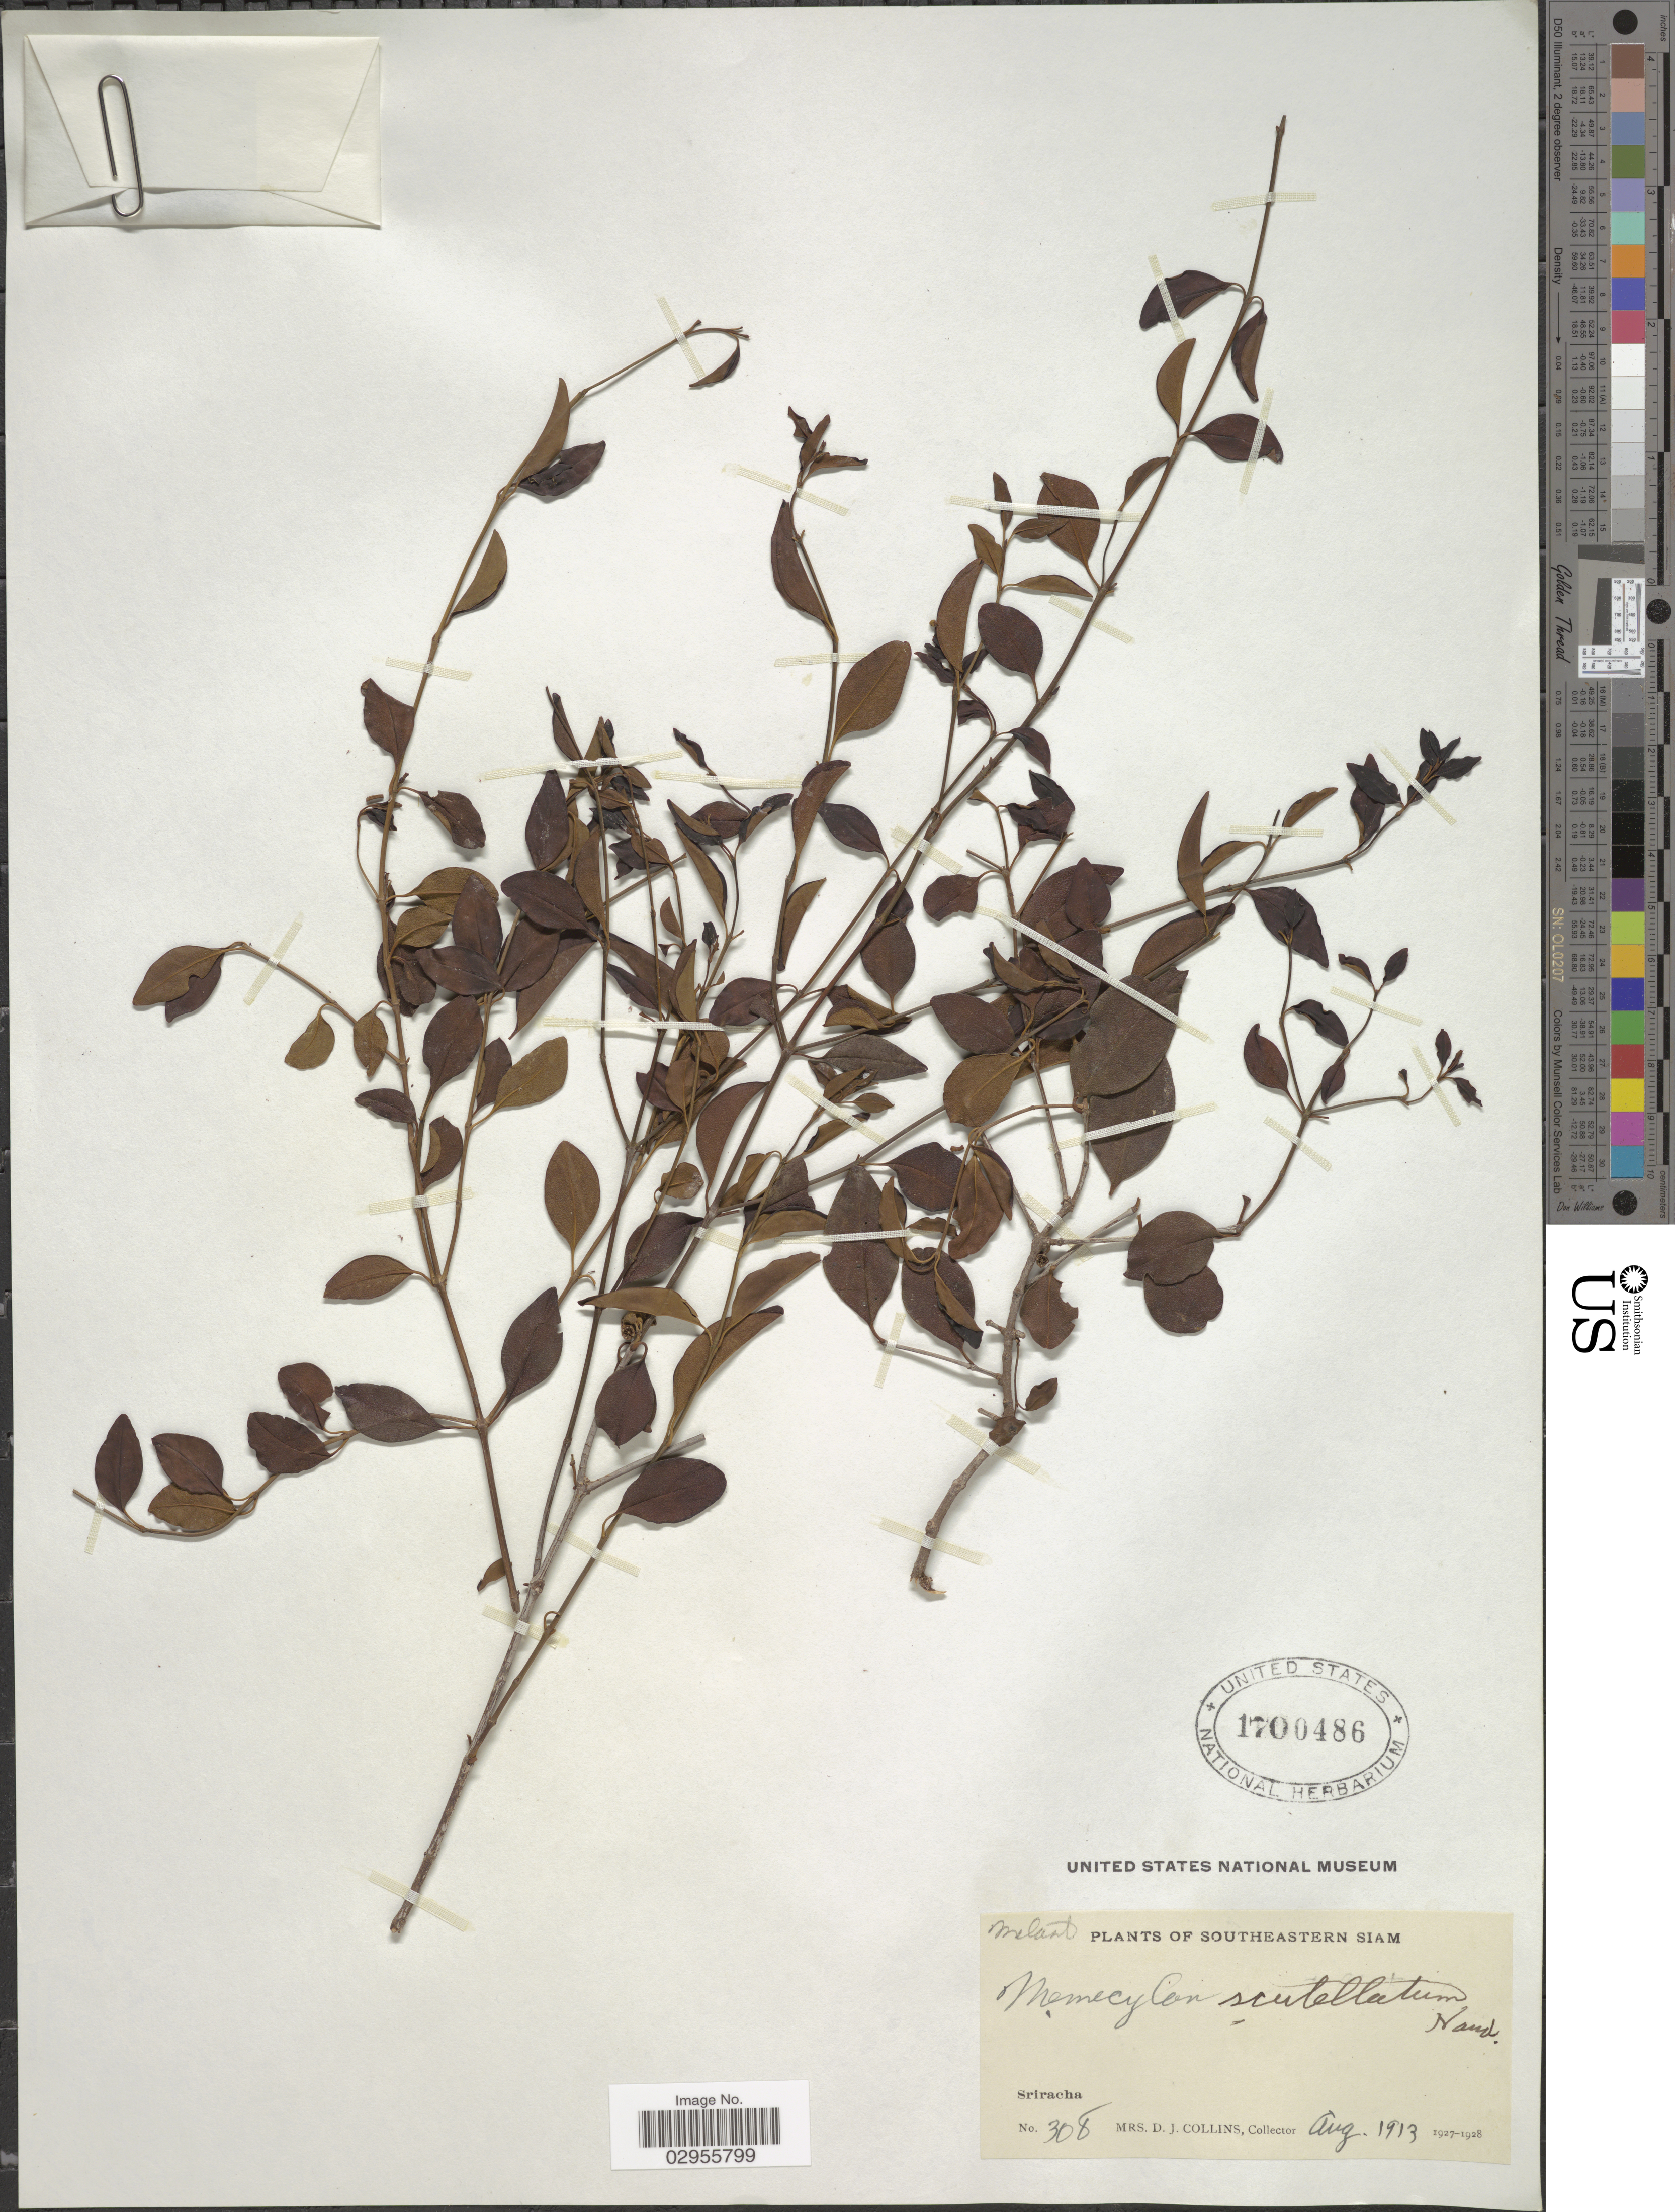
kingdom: Plantae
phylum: Tracheophyta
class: Magnoliopsida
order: Myrtales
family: Melastomataceae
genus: Memecylon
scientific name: Memecylon scutellatum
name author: (Lour.) Hook. & Arn.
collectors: Mrs. D. J. Collins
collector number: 308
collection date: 1913-08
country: Thailand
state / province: Chon Buri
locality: Southeastern Siam, Sriracha.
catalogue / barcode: US 1700486